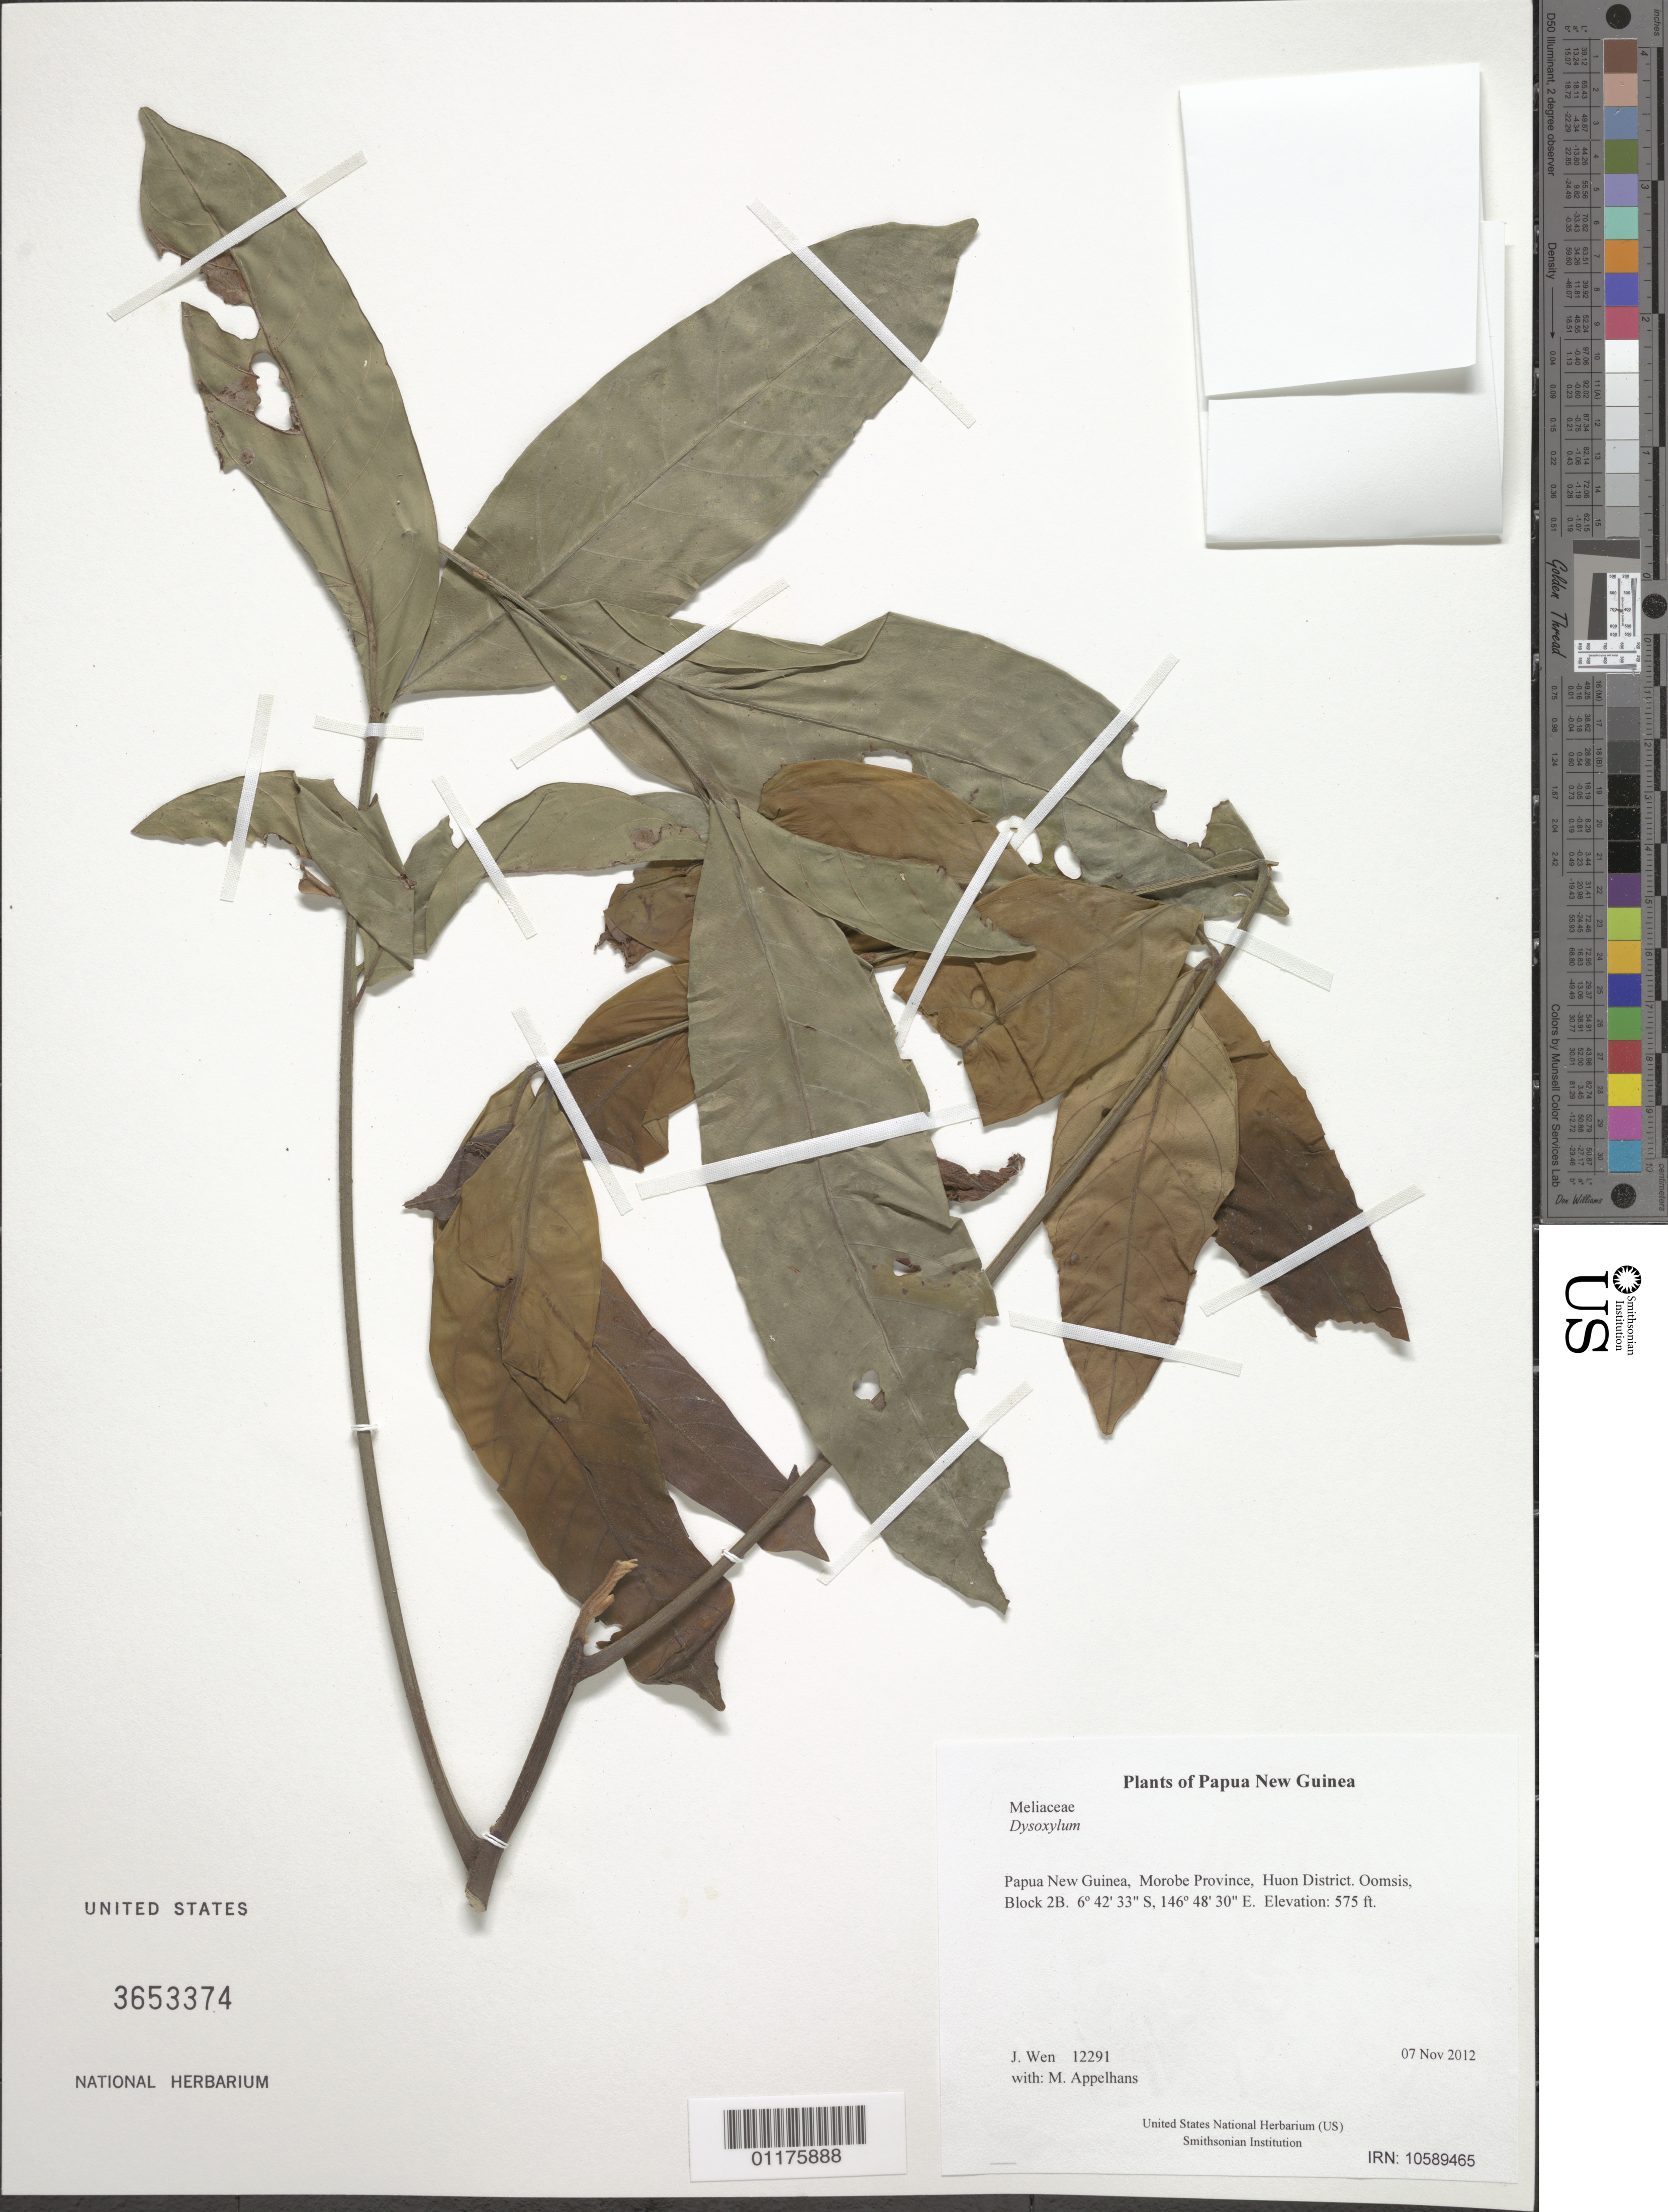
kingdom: Plantae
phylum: Tracheophyta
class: Magnoliopsida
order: Sapindales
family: Meliaceae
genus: Dysoxylum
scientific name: Dysoxylum sp.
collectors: M. Appelhans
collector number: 12291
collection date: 2012-11-07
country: Papua New Guinea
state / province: Morobe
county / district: Huon District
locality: Oomsis, Block 2B.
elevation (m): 175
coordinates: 6 42.554 S, 146 48.501 E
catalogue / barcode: US 3653374